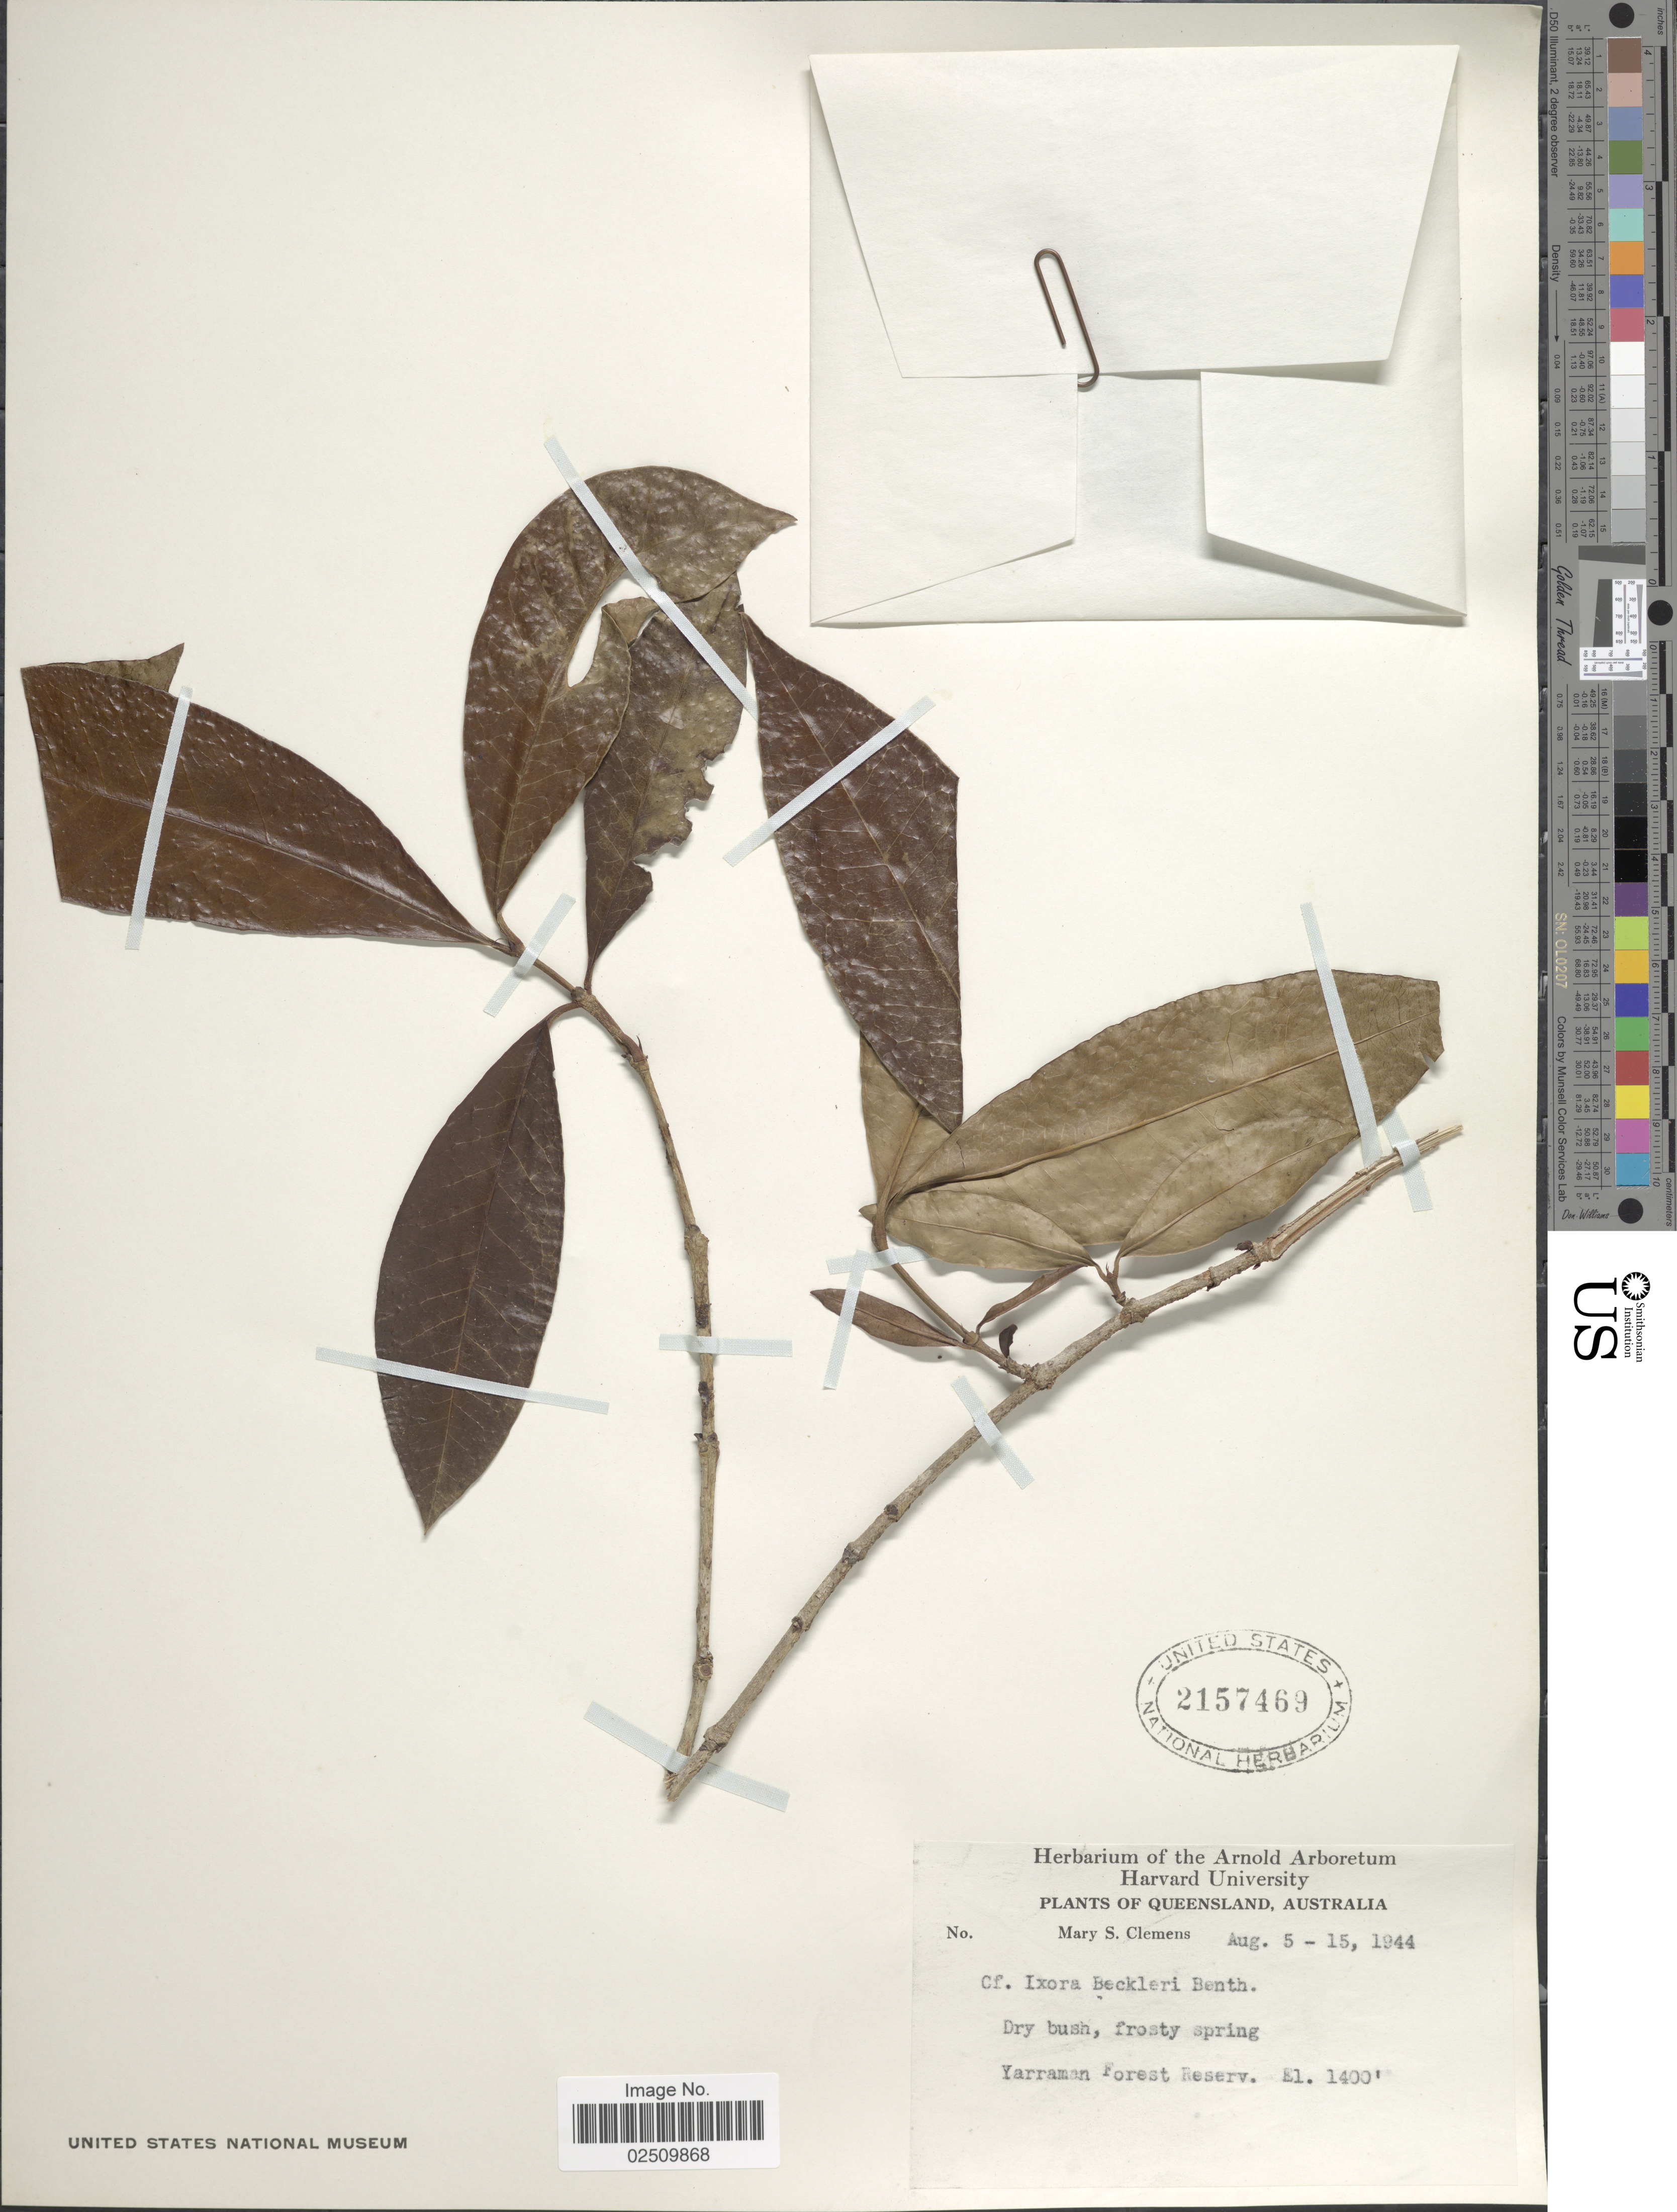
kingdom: Plantae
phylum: Tracheophyta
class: Magnoliopsida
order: Gentianales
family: Rubiaceae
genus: Ixora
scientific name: Ixora beckleri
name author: Benth.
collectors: M. S. Clemens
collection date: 1944-08-05/1944-08-15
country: Australia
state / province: Queensland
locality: Yarraman Forest Reserv.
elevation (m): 427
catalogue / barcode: US 2157469